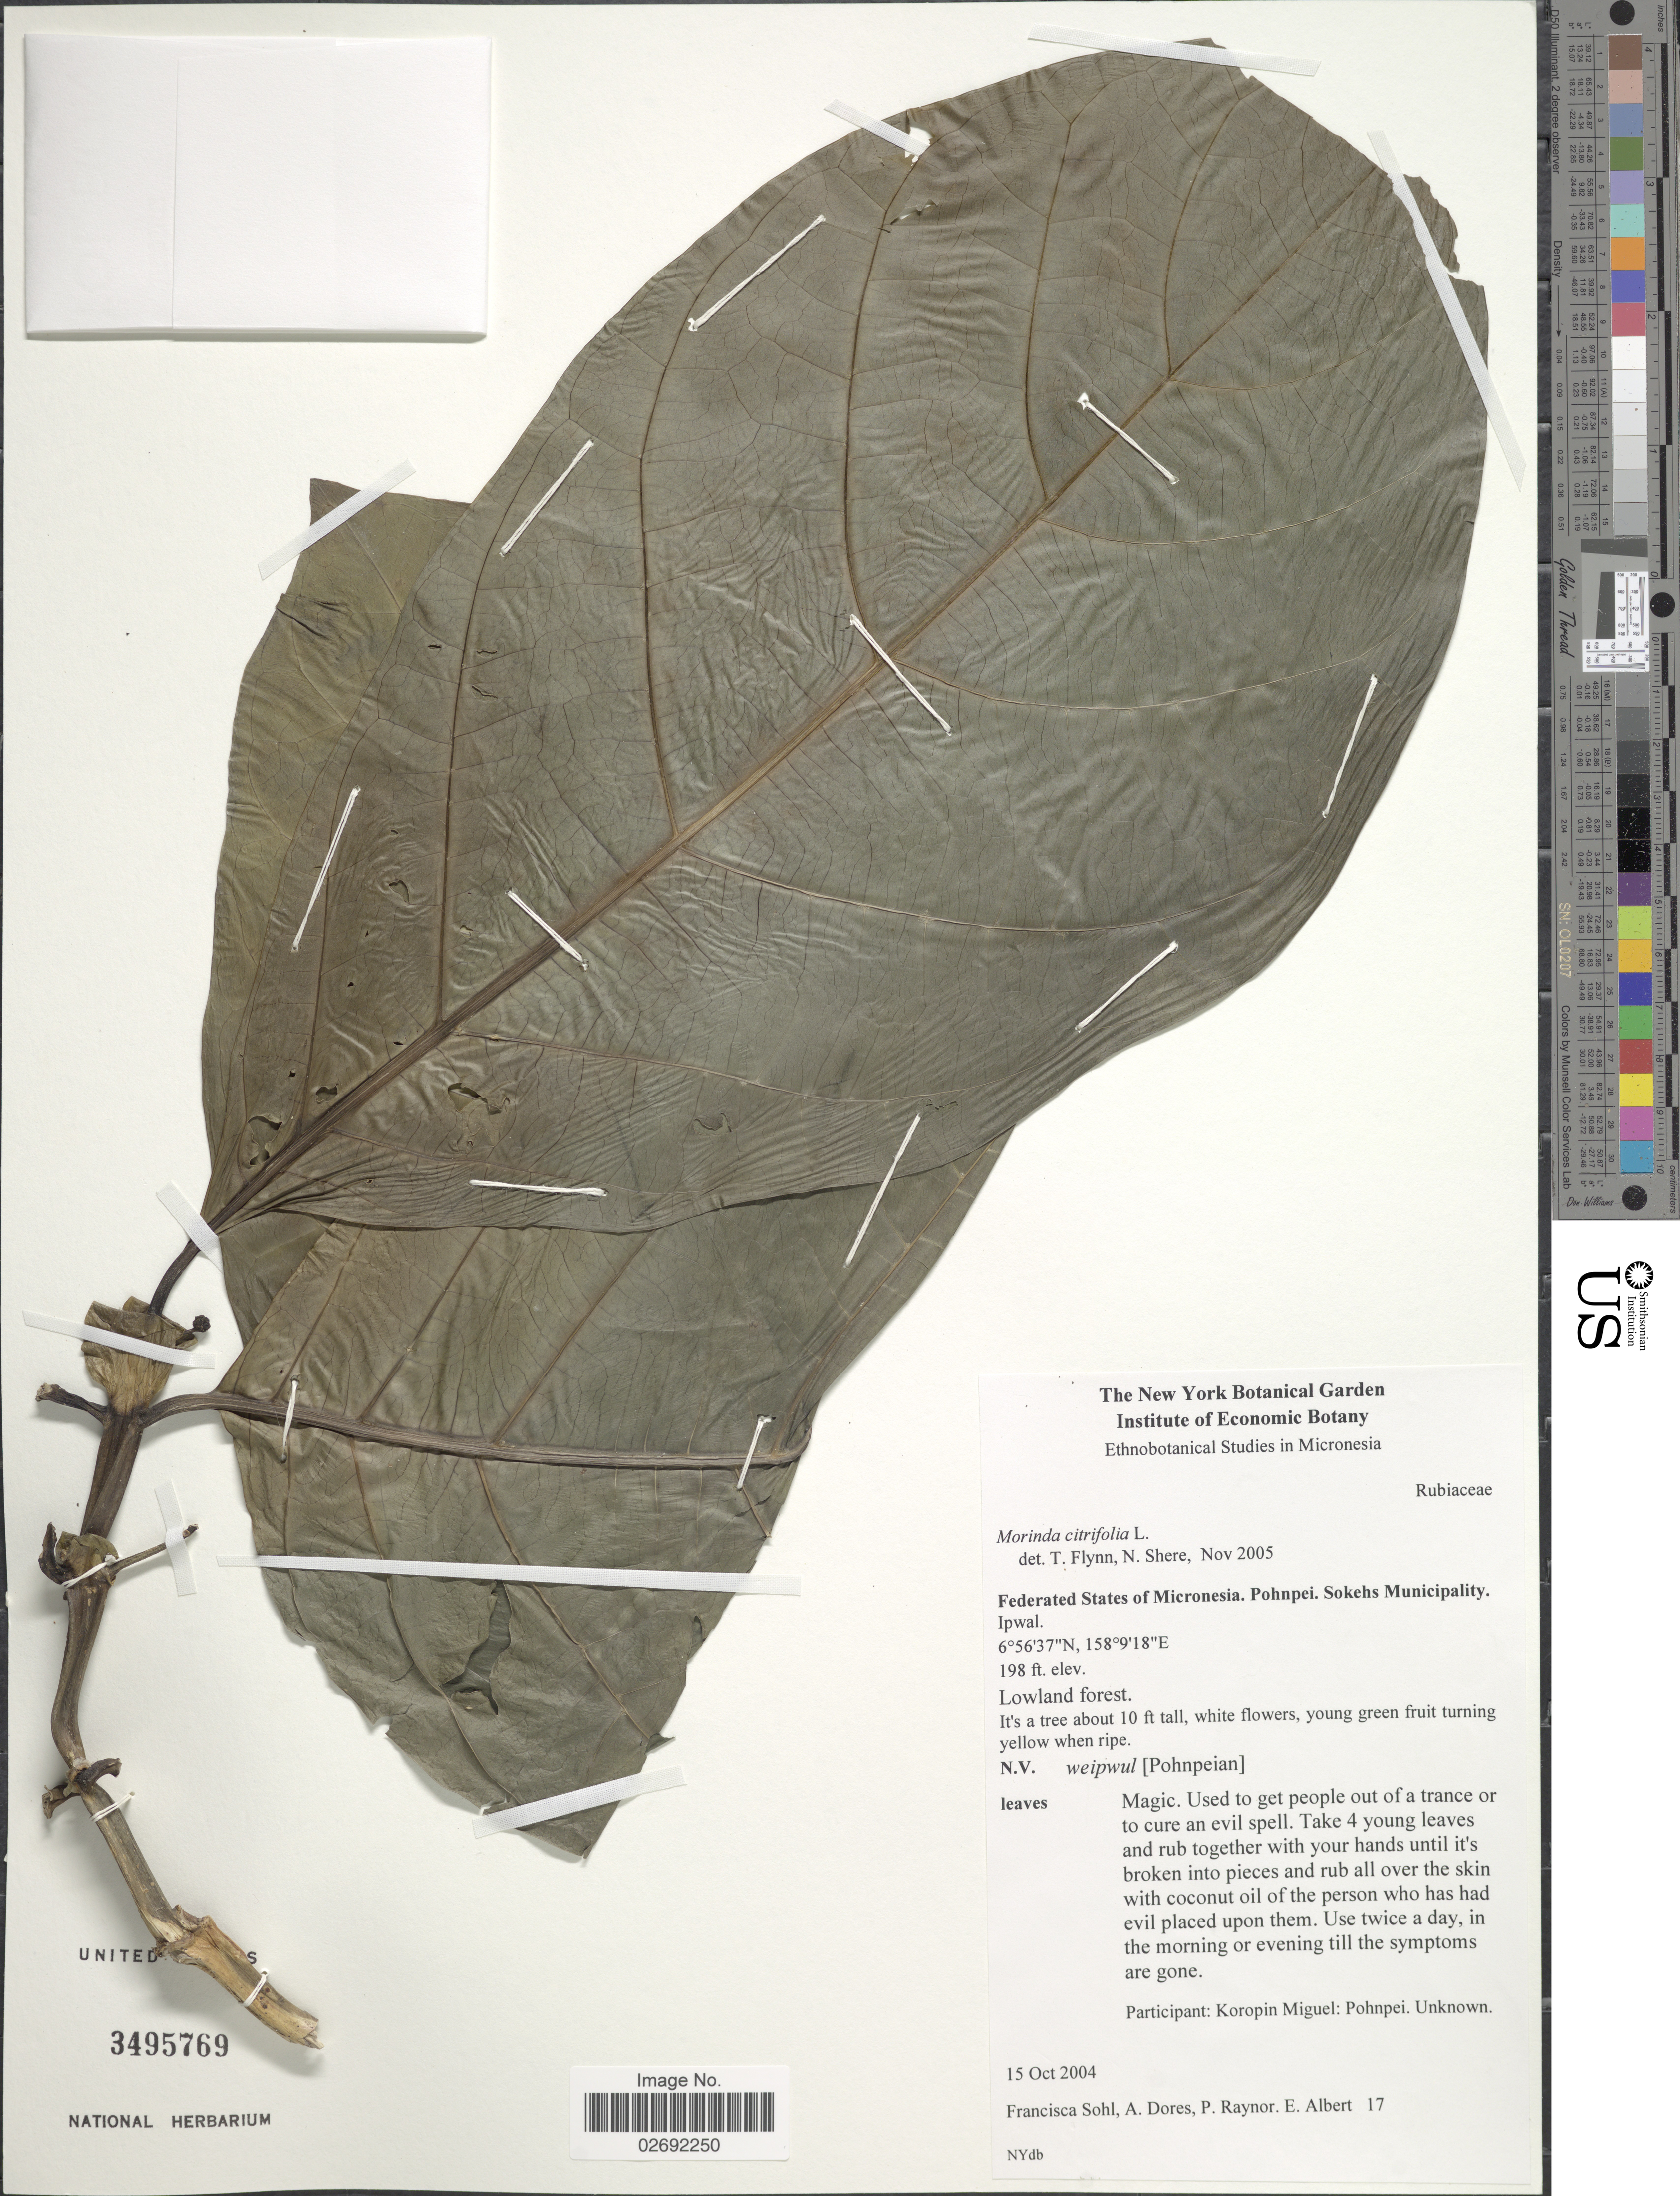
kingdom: Plantae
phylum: Tracheophyta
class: Magnoliopsida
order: Gentianales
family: Rubiaceae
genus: Morinda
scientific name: Morinda citrifolia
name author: L.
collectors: F. Sohl, A. Dores, P. Raynor & E. Albert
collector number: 17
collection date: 2004-10-15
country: Micronesia, Federated States of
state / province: Pohnpei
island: Pohnpei [Ponape]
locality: Sokehs Municipality, Ipwal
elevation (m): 60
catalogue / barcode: US 3495769